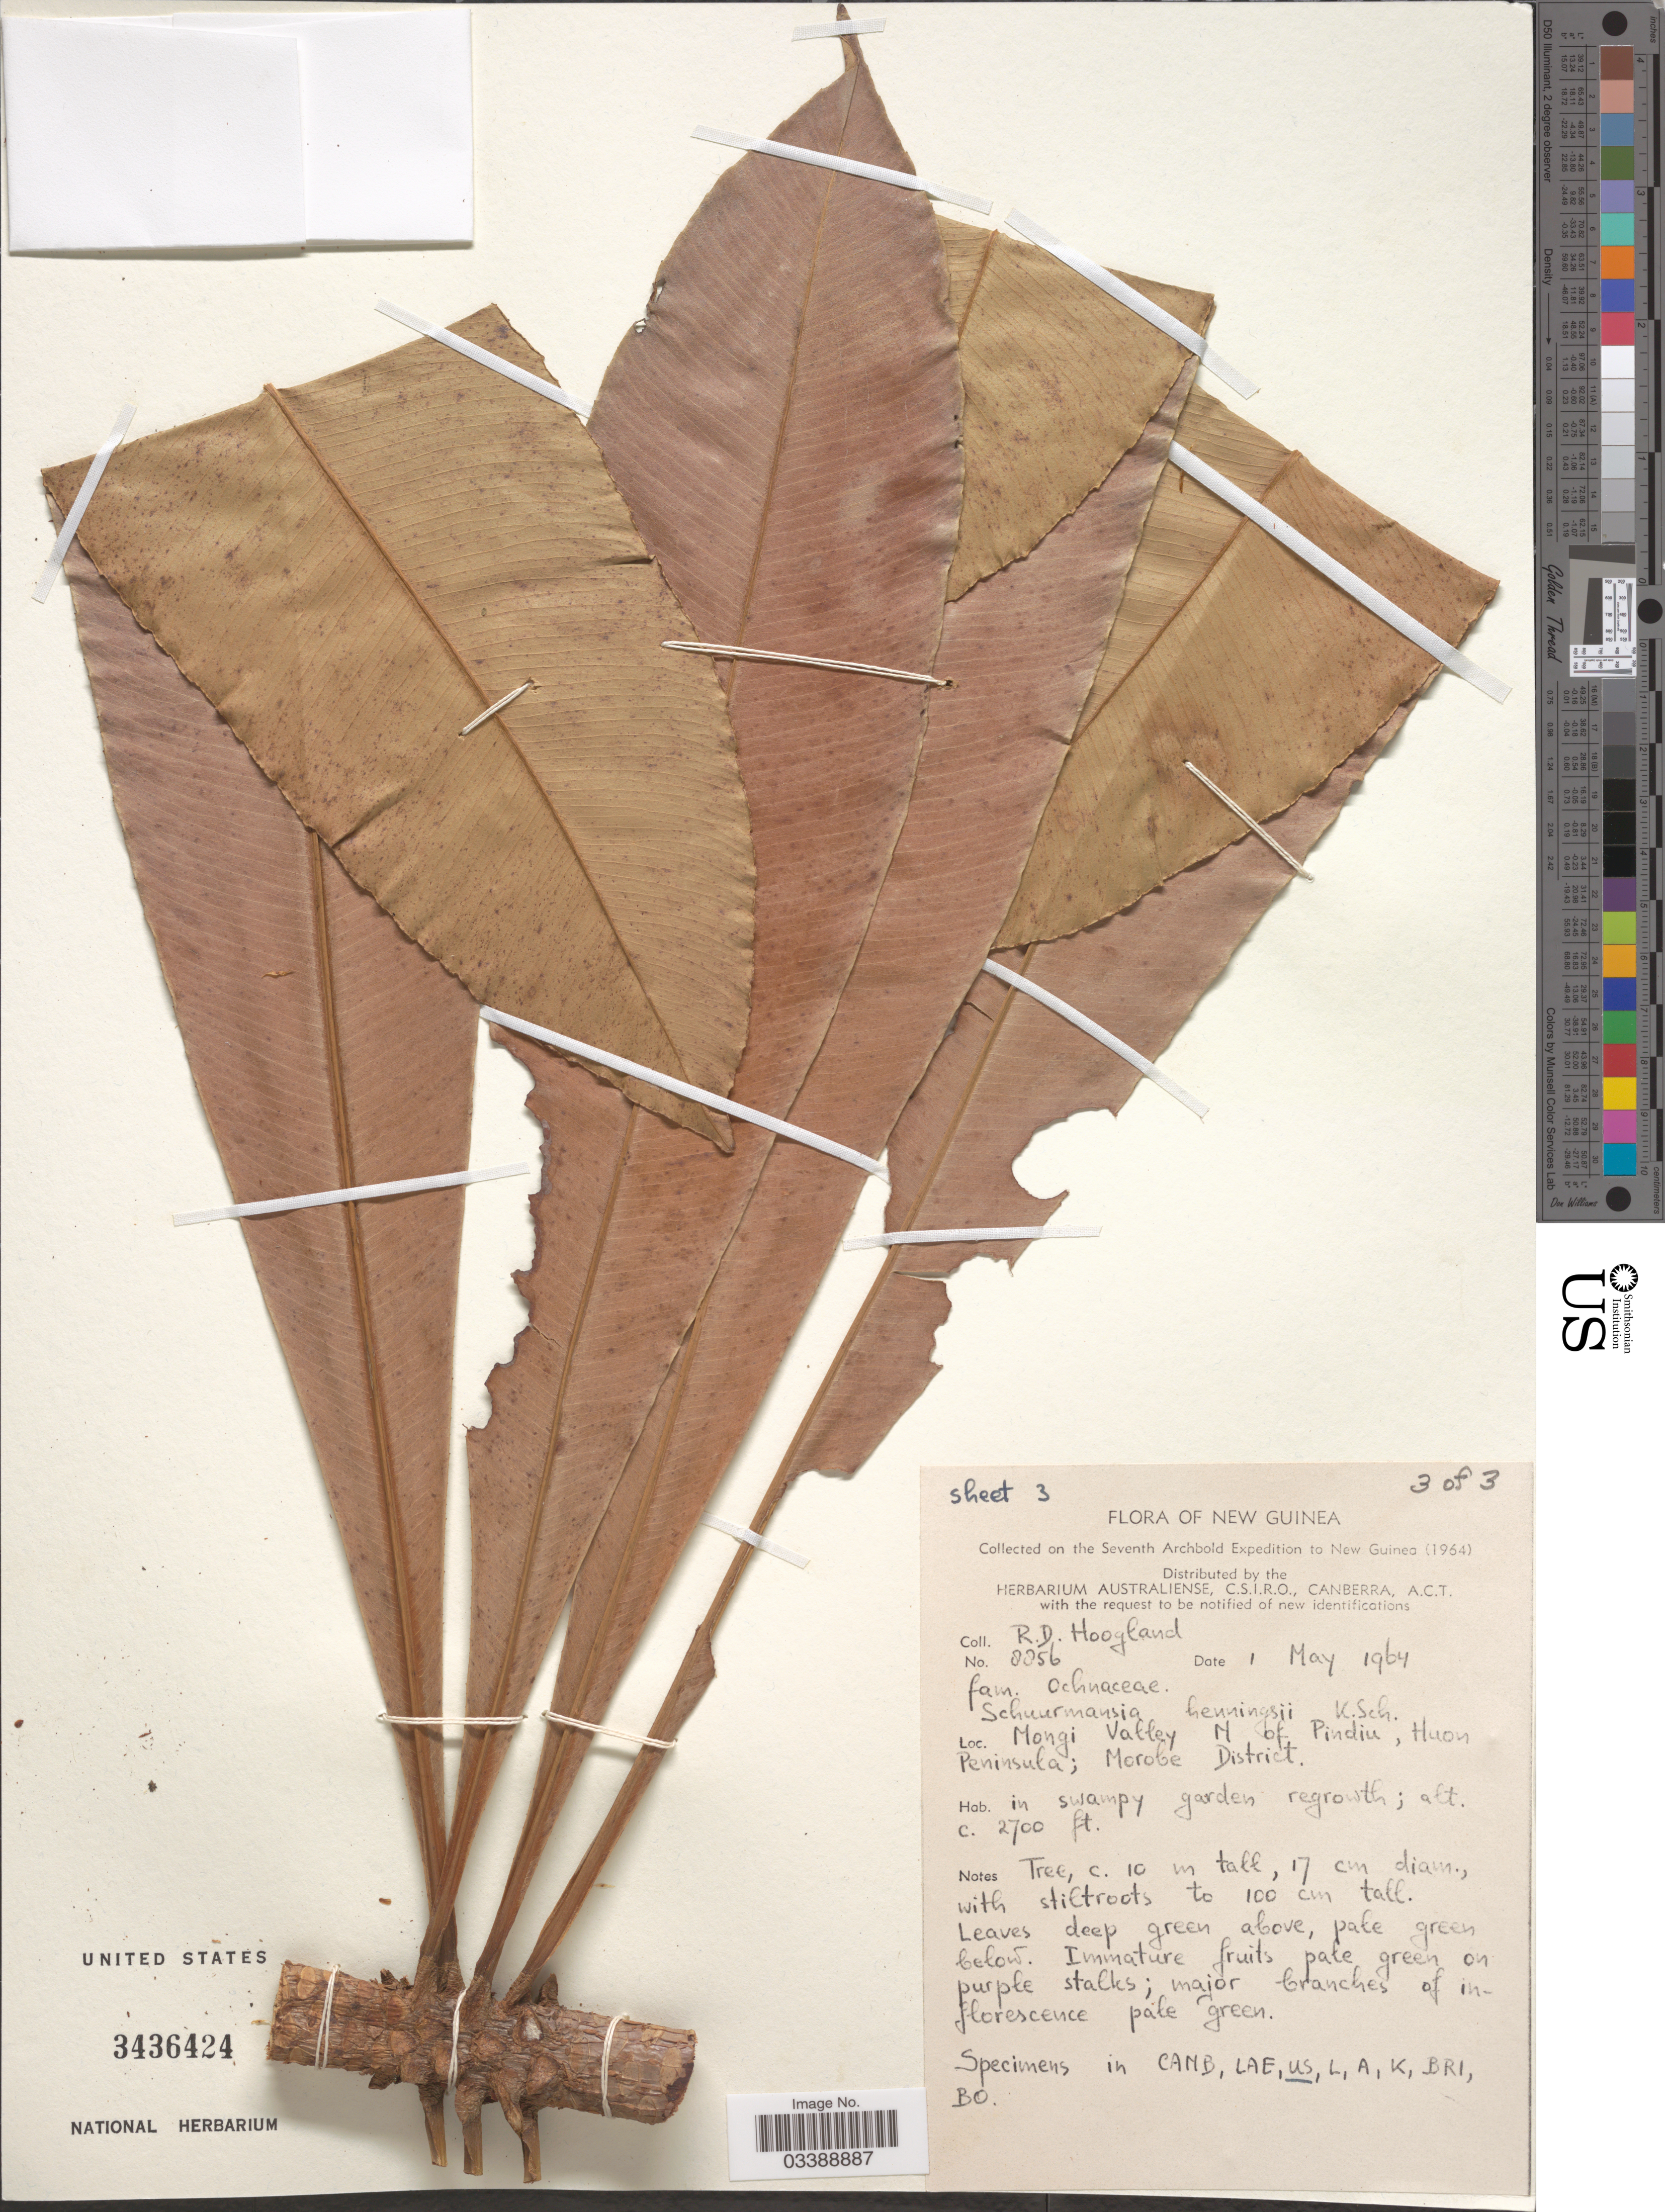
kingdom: Plantae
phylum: Tracheophyta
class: Magnoliopsida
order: Malpighiales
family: Ochnaceae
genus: Schuurmansia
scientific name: Schuurmansia henningsii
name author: K. Schum.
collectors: R. D. Hoogland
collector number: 8856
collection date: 1964-05-01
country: Papua New Guinea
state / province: Morobe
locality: New Guinea. Mongi Valley N of Pindiu, Huon Peninsula; Morobe District.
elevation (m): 823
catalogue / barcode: US 3436424